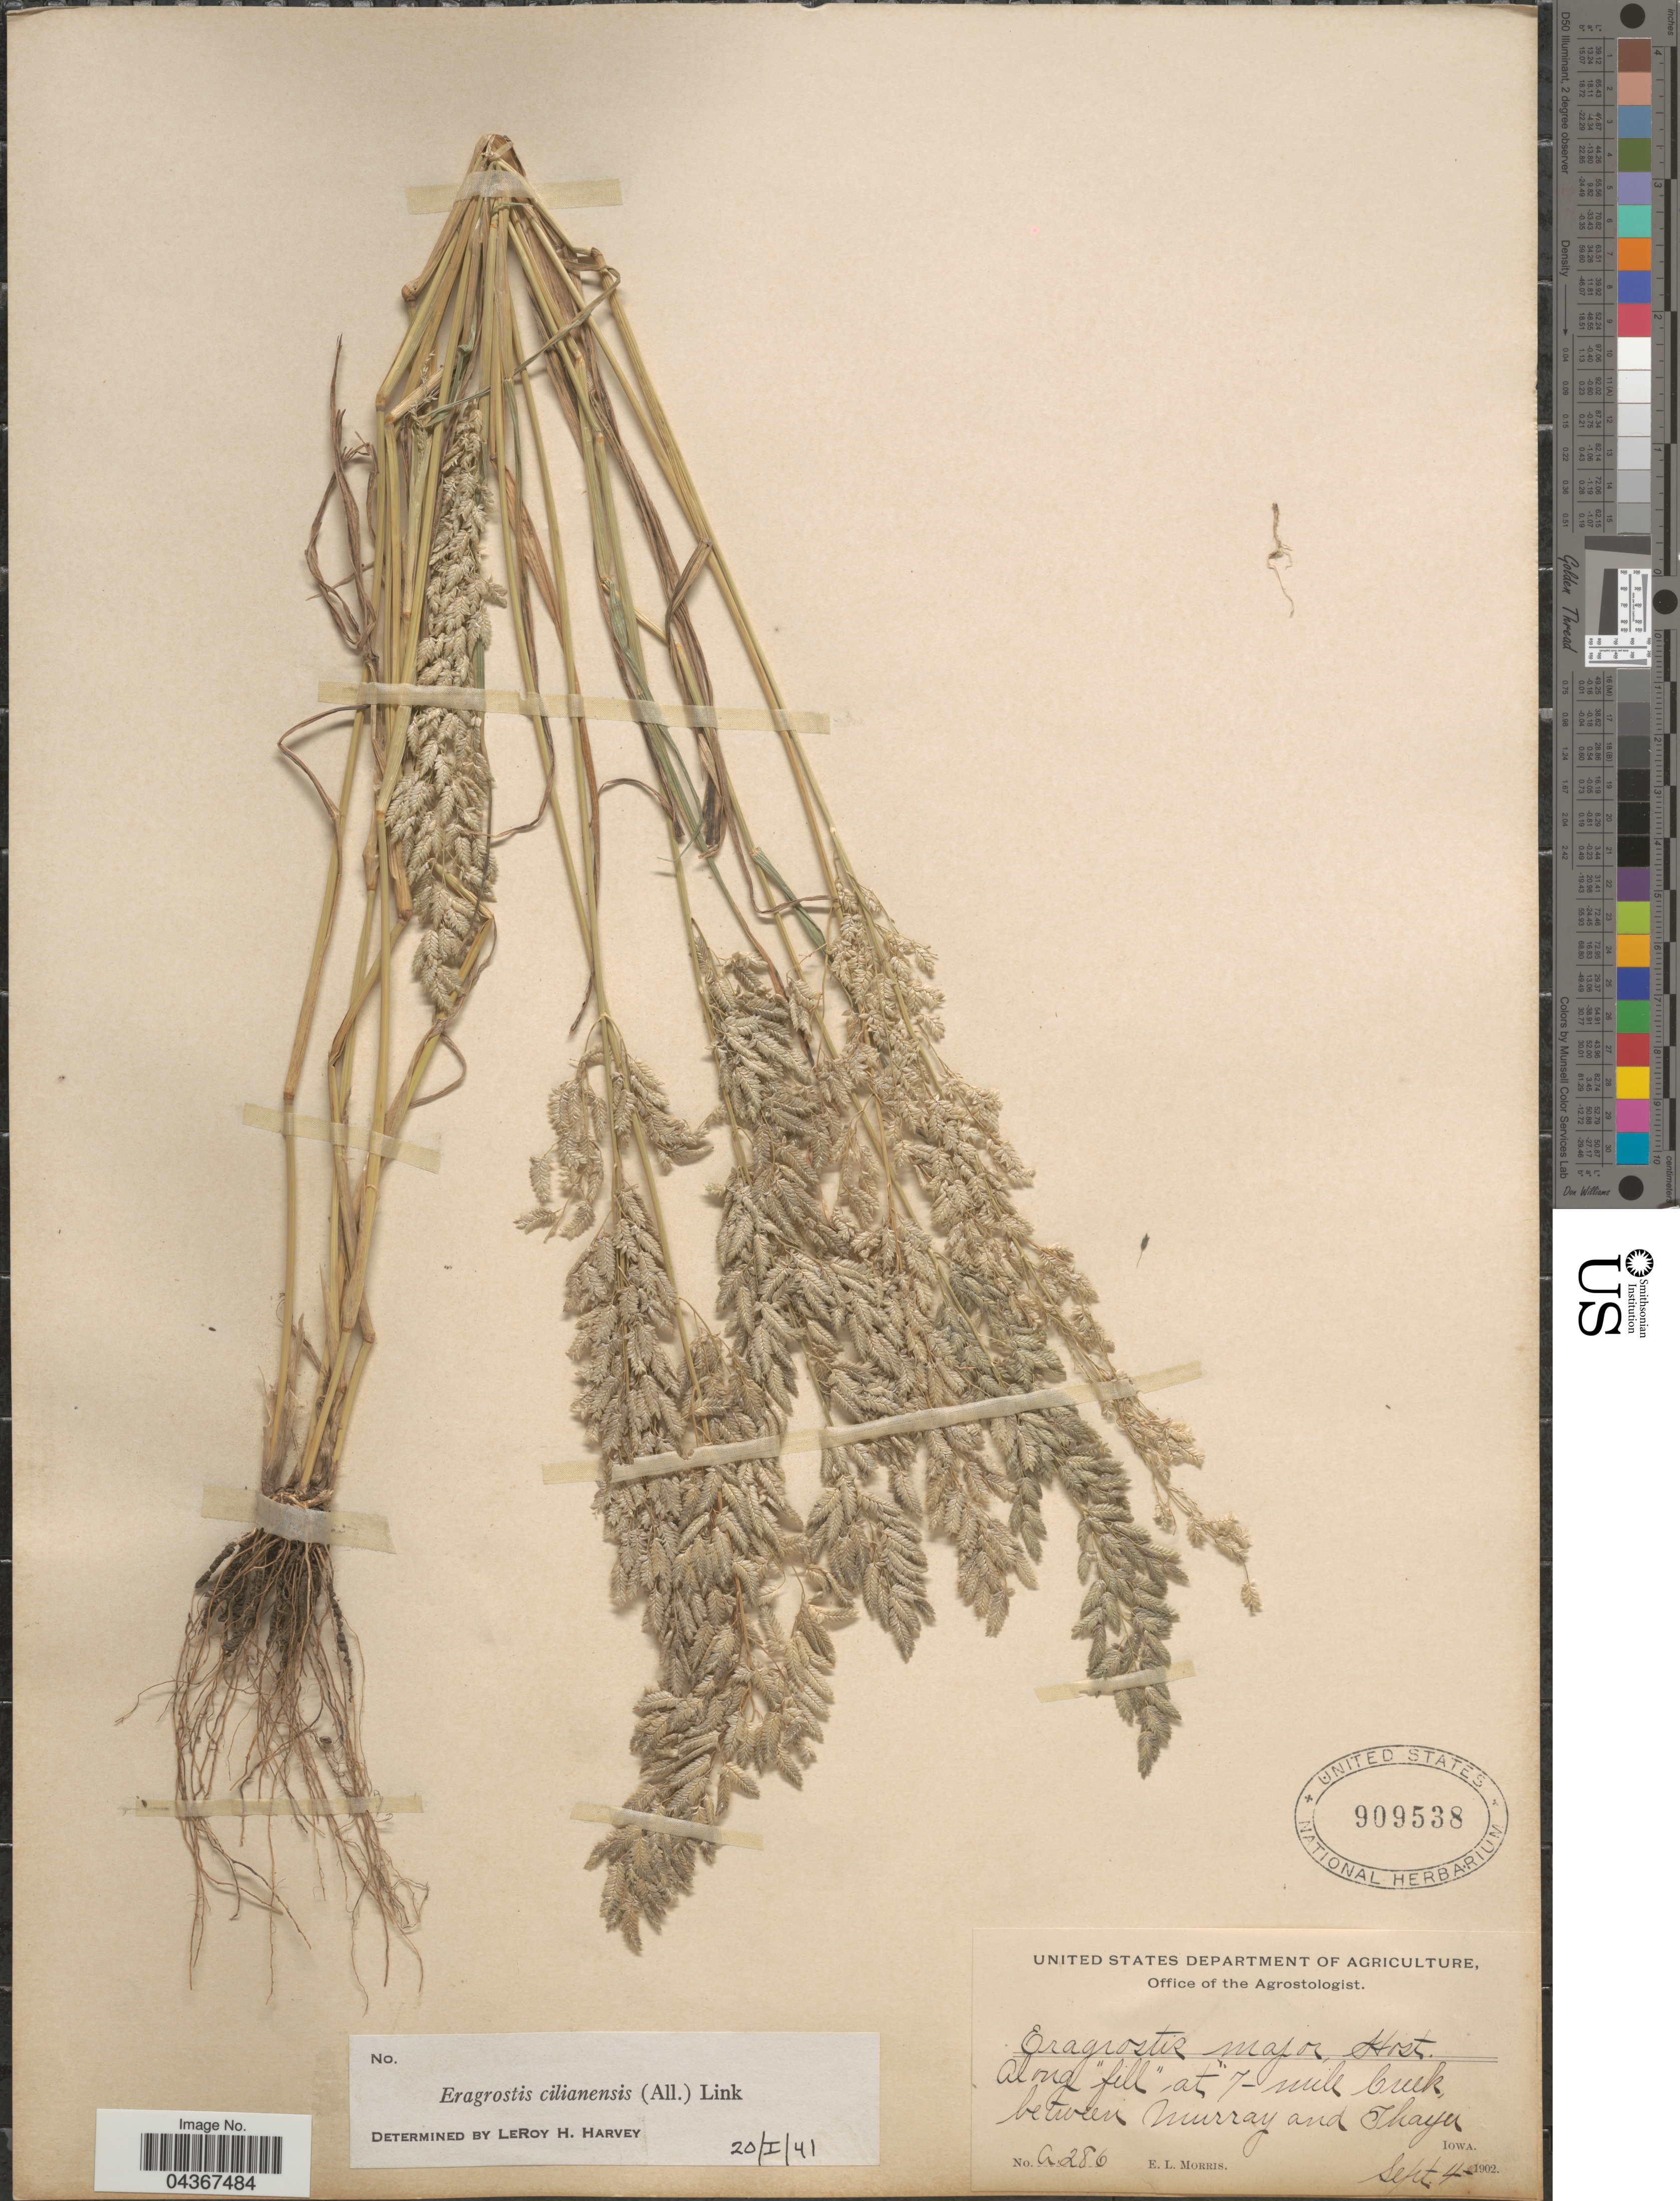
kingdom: Plantae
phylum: Tracheophyta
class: Liliopsida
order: Poales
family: Poaceae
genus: Eragrostis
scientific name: Eragrostis cilianensis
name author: (Bellardi) Vignolo ex Janch.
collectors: E. Morris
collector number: A286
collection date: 1902-09-04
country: United States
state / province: Iowa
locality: Along "fill" at 7-mile Creek, between Murray and Thayer.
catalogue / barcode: US 909538